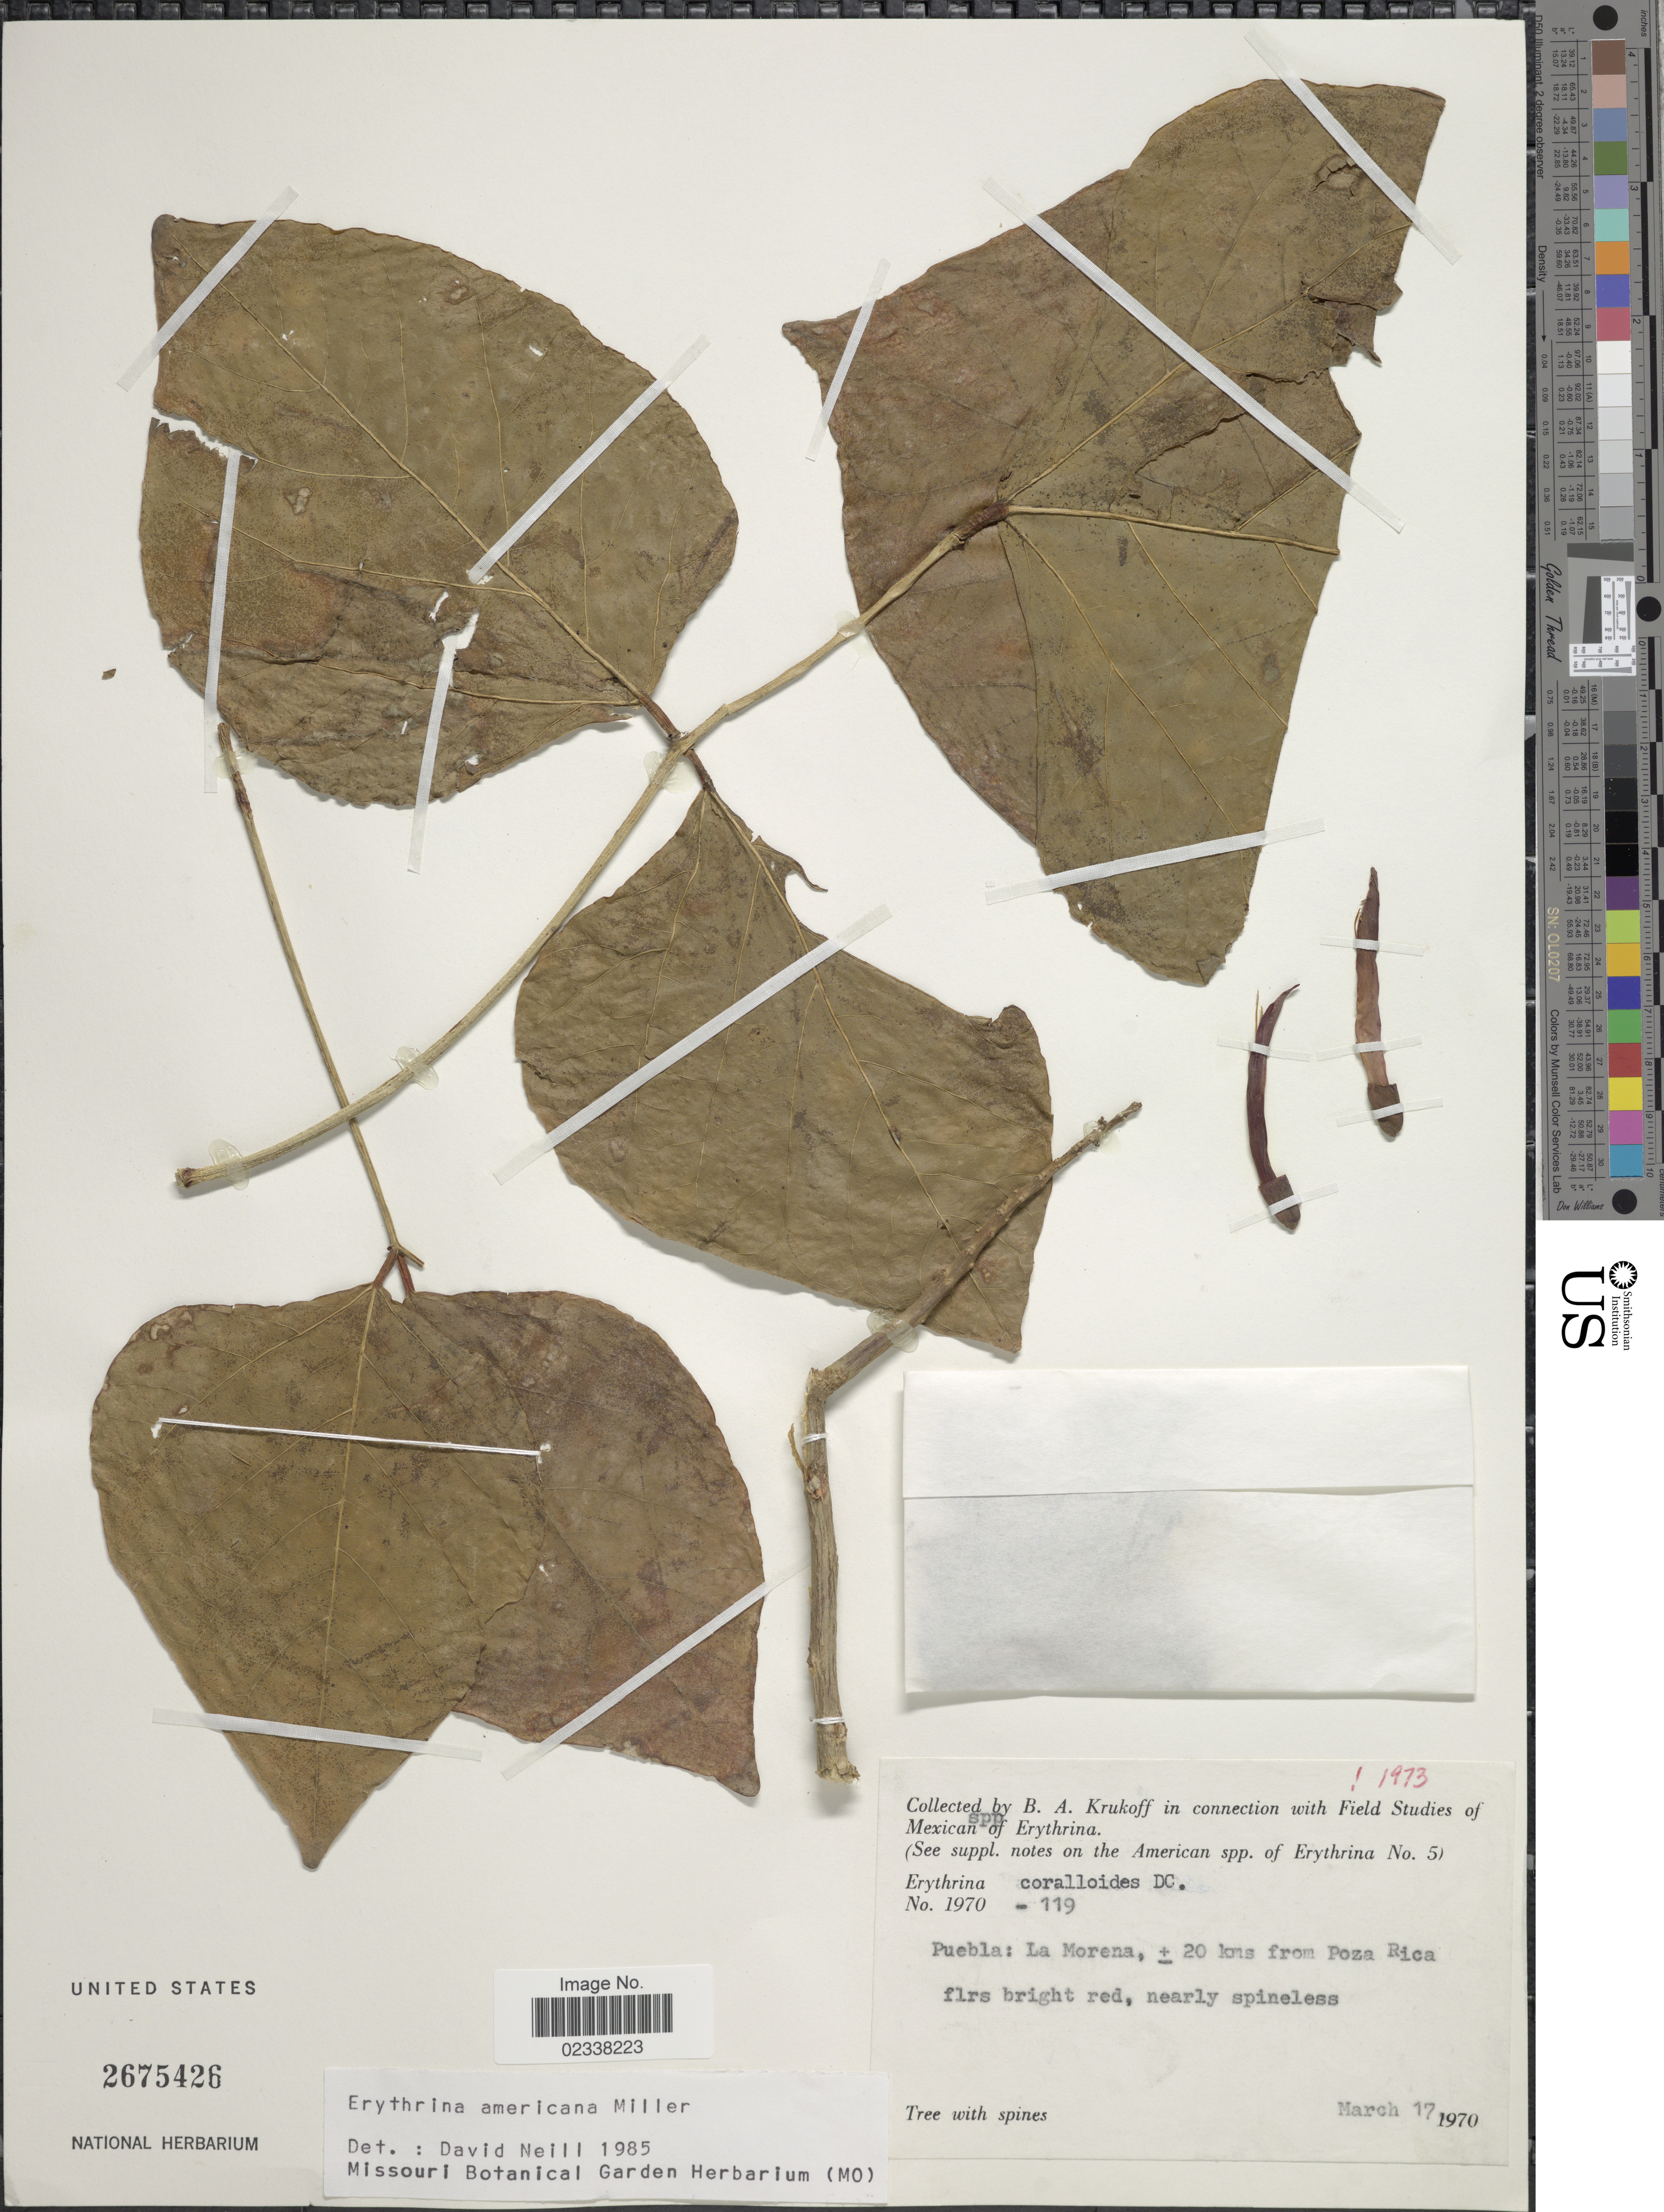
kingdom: Plantae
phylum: Tracheophyta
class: Magnoliopsida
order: Fabales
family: Fabaceae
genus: Erythrina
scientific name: Erythrina americana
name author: Mill.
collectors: B. A. Krukoff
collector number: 1970-119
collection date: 1970-03-17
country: Mexico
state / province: Puebla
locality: La Morena, ± 20 kms from Poza Rica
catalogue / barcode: US 2675426